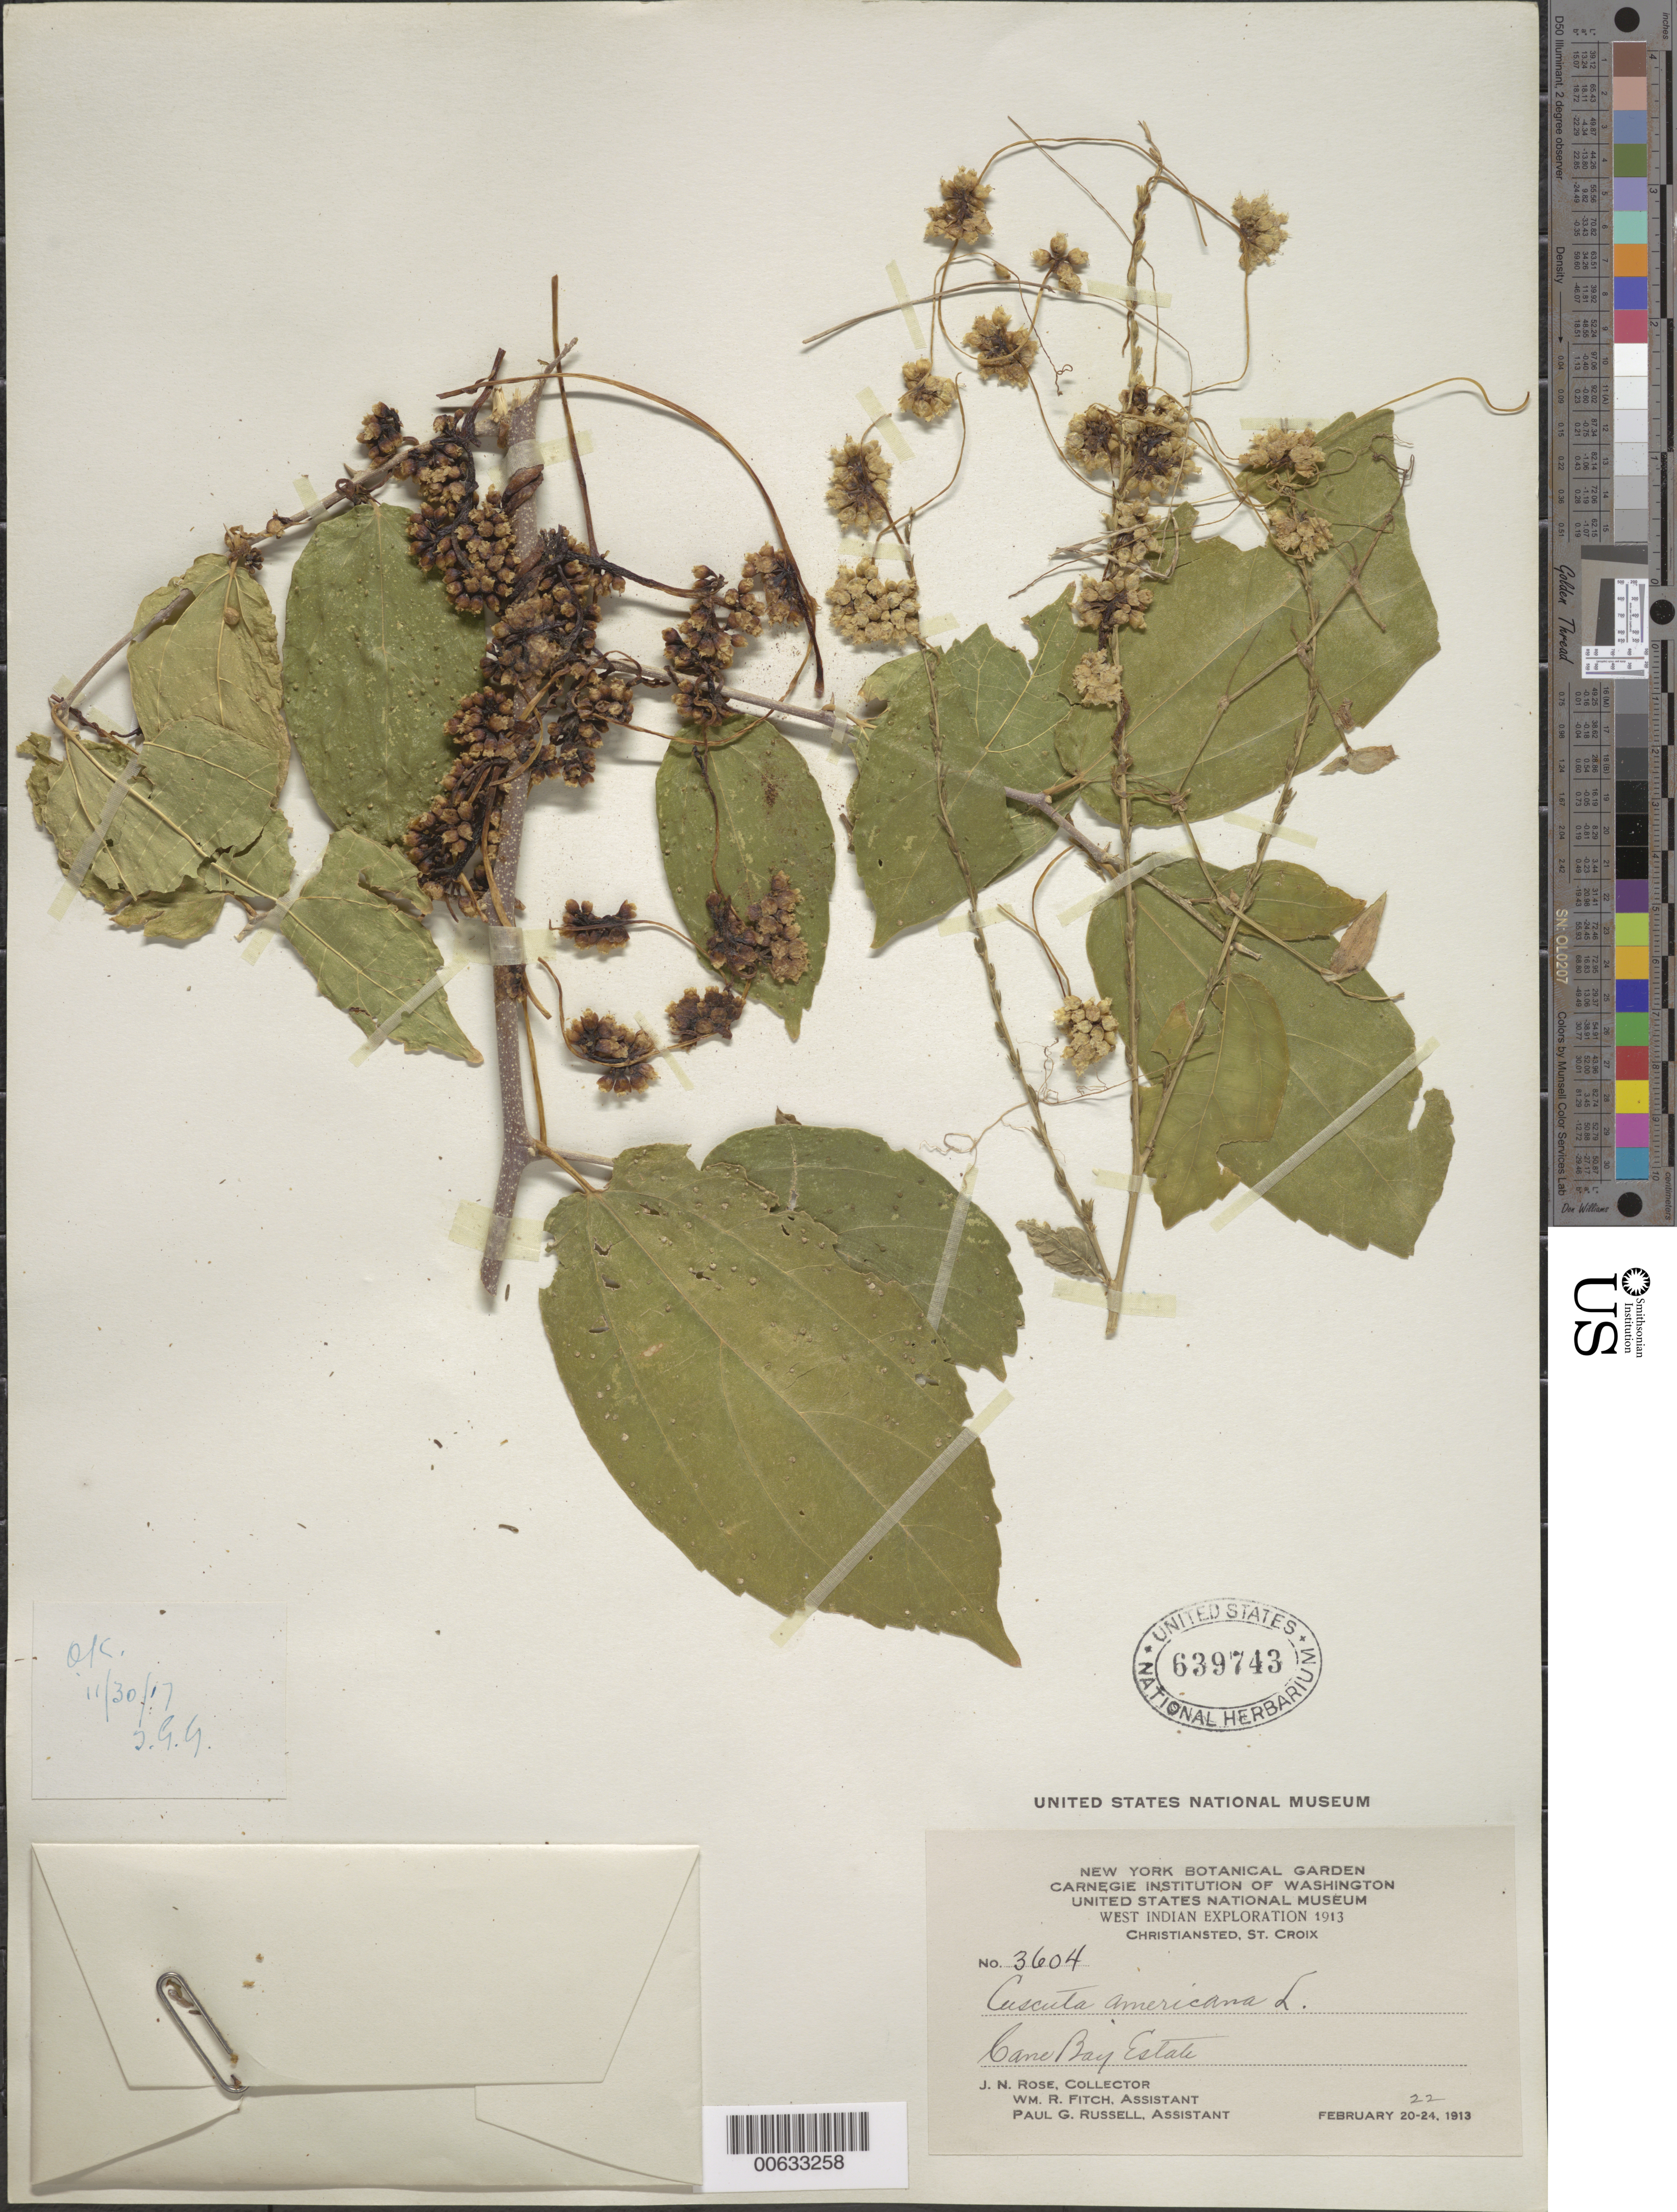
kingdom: Plantae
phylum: Tracheophyta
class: Magnoliopsida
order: Solanales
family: Convolvulaceae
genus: Cuscuta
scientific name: Cuscuta americana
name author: L.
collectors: J. N. Rose, W. R. Fitch & P. G. Russell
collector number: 3604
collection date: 1913-02-22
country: U.S. Virgin Islands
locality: Christiansted, St. Croix. Cane Bay Estate.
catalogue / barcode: US 639743